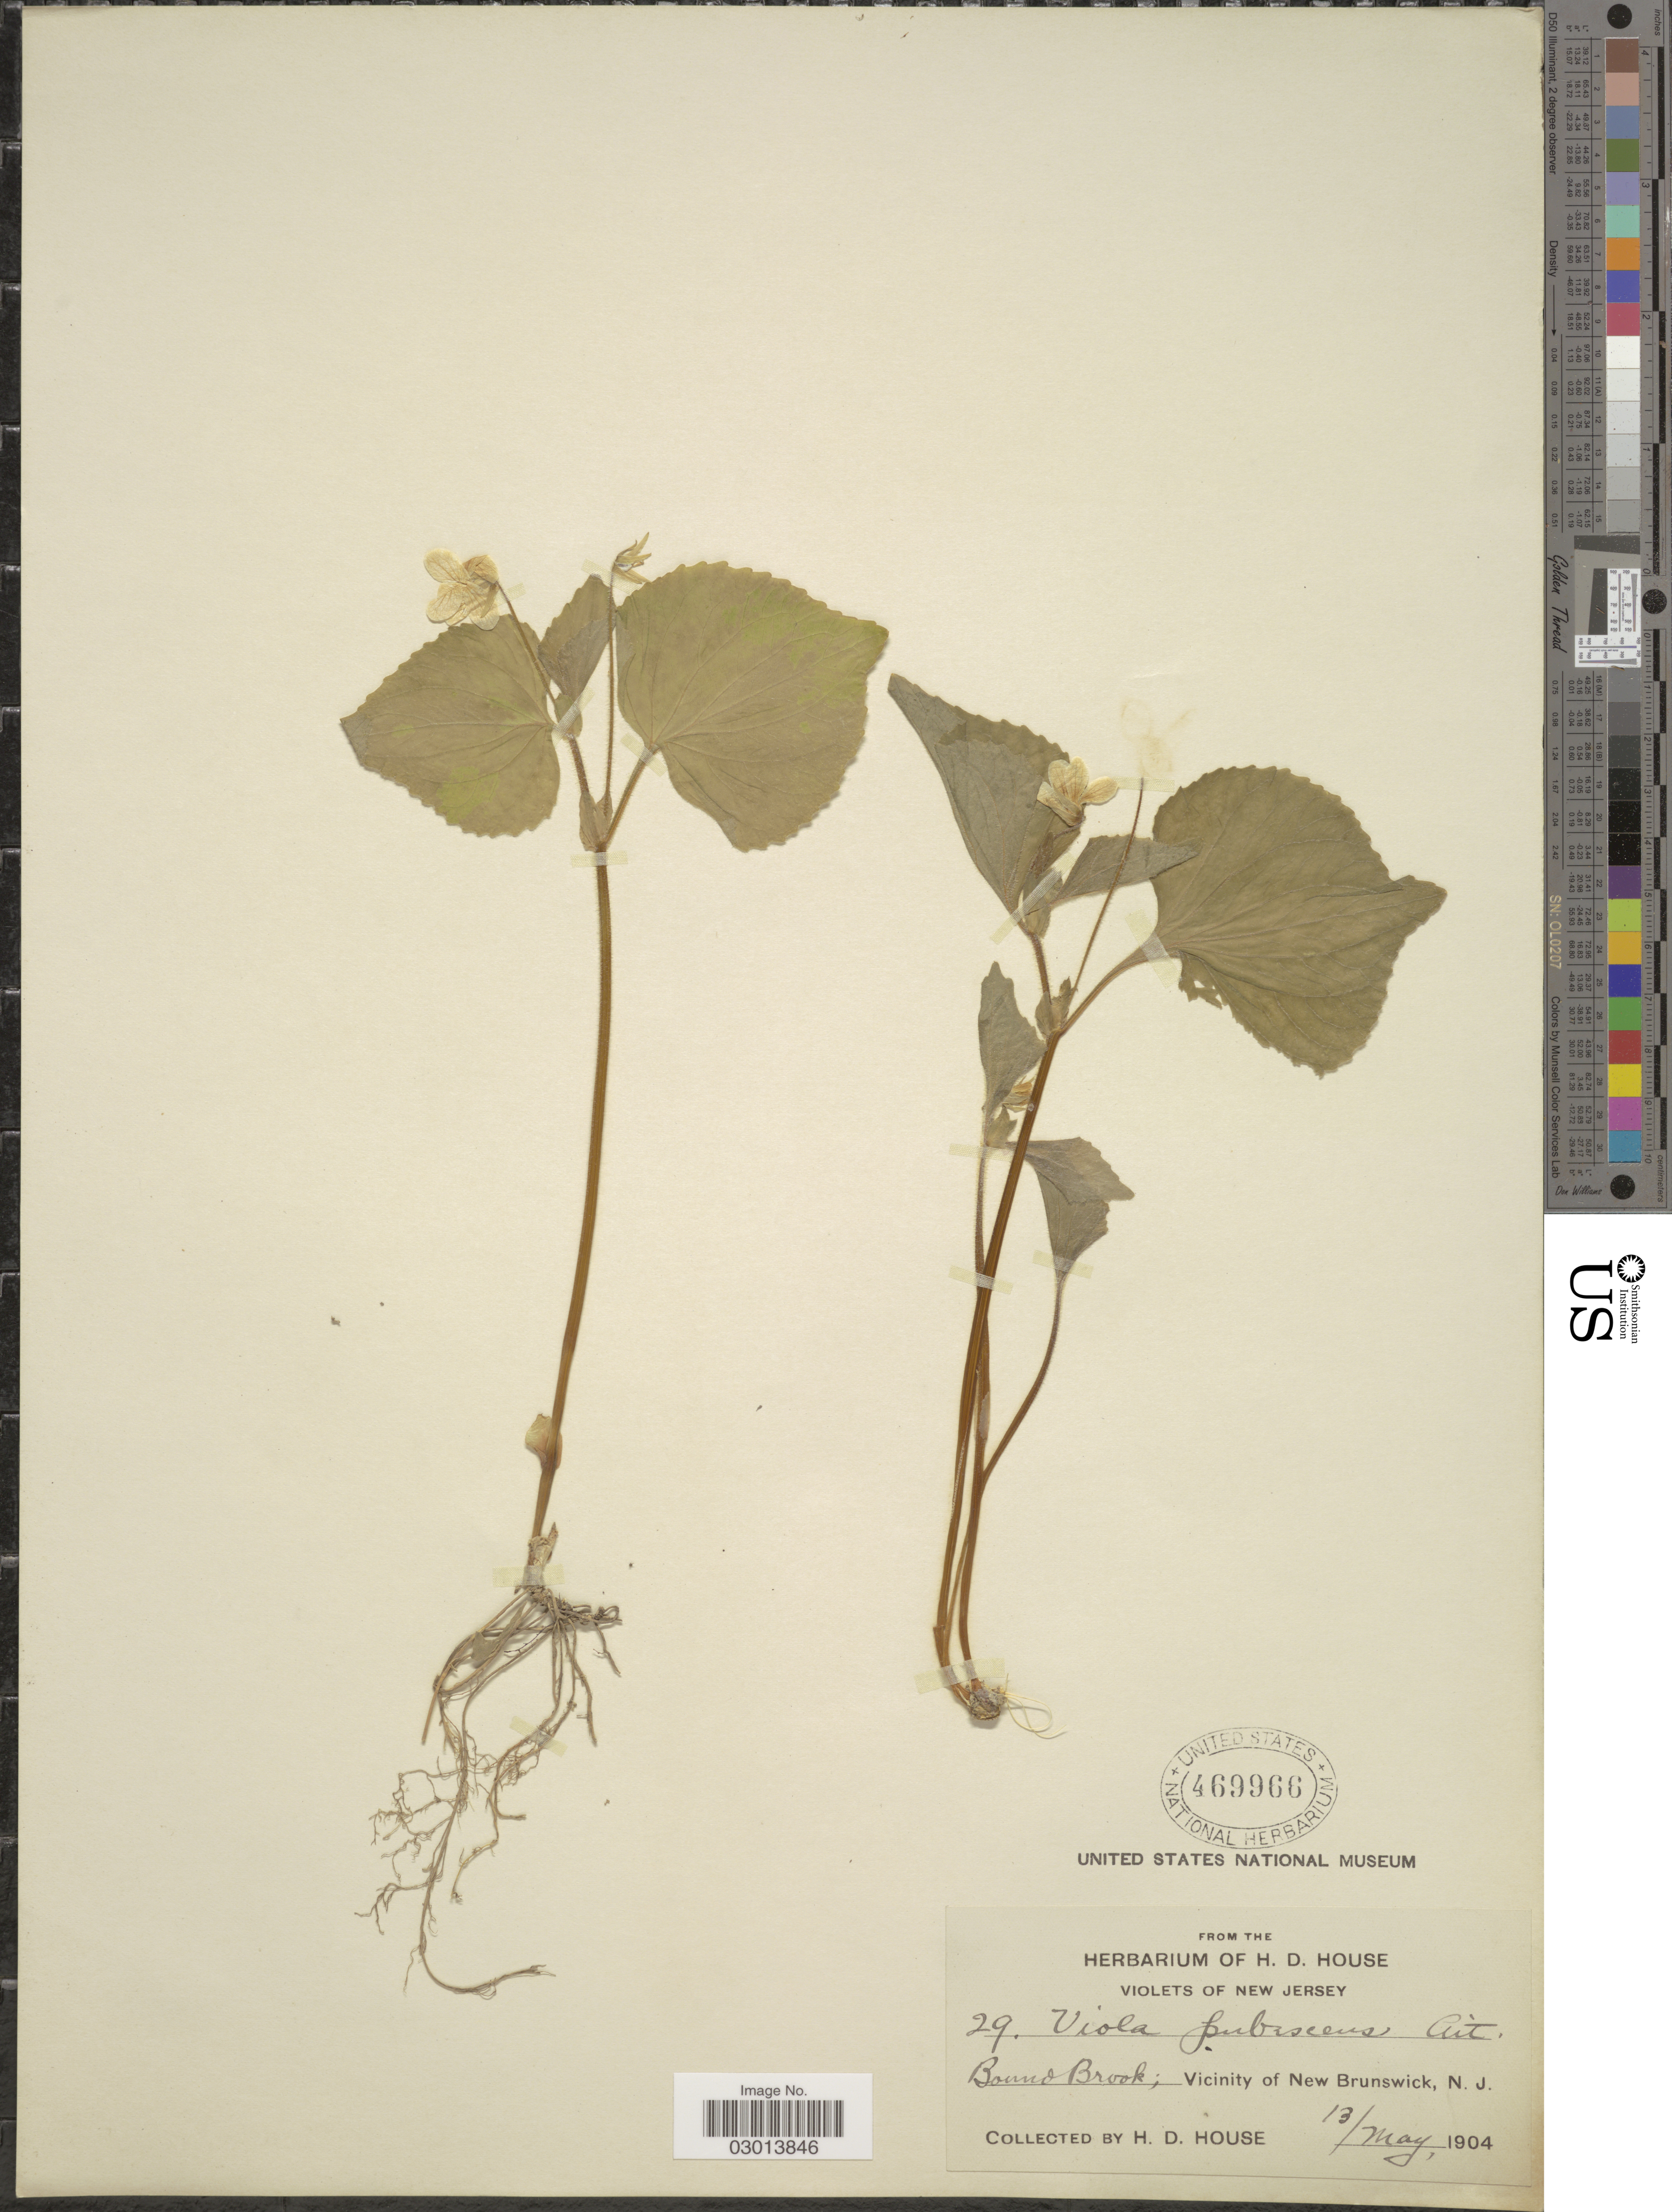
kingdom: Plantae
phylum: Tracheophyta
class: Magnoliopsida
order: Malpighiales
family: Violaceae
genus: Viola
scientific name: Viola pubescens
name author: Aiton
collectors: H. D. House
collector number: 29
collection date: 1904-05-13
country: United States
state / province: New Jersey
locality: Bound Brook; Vicinityof New Brunswick.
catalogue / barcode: US 469966